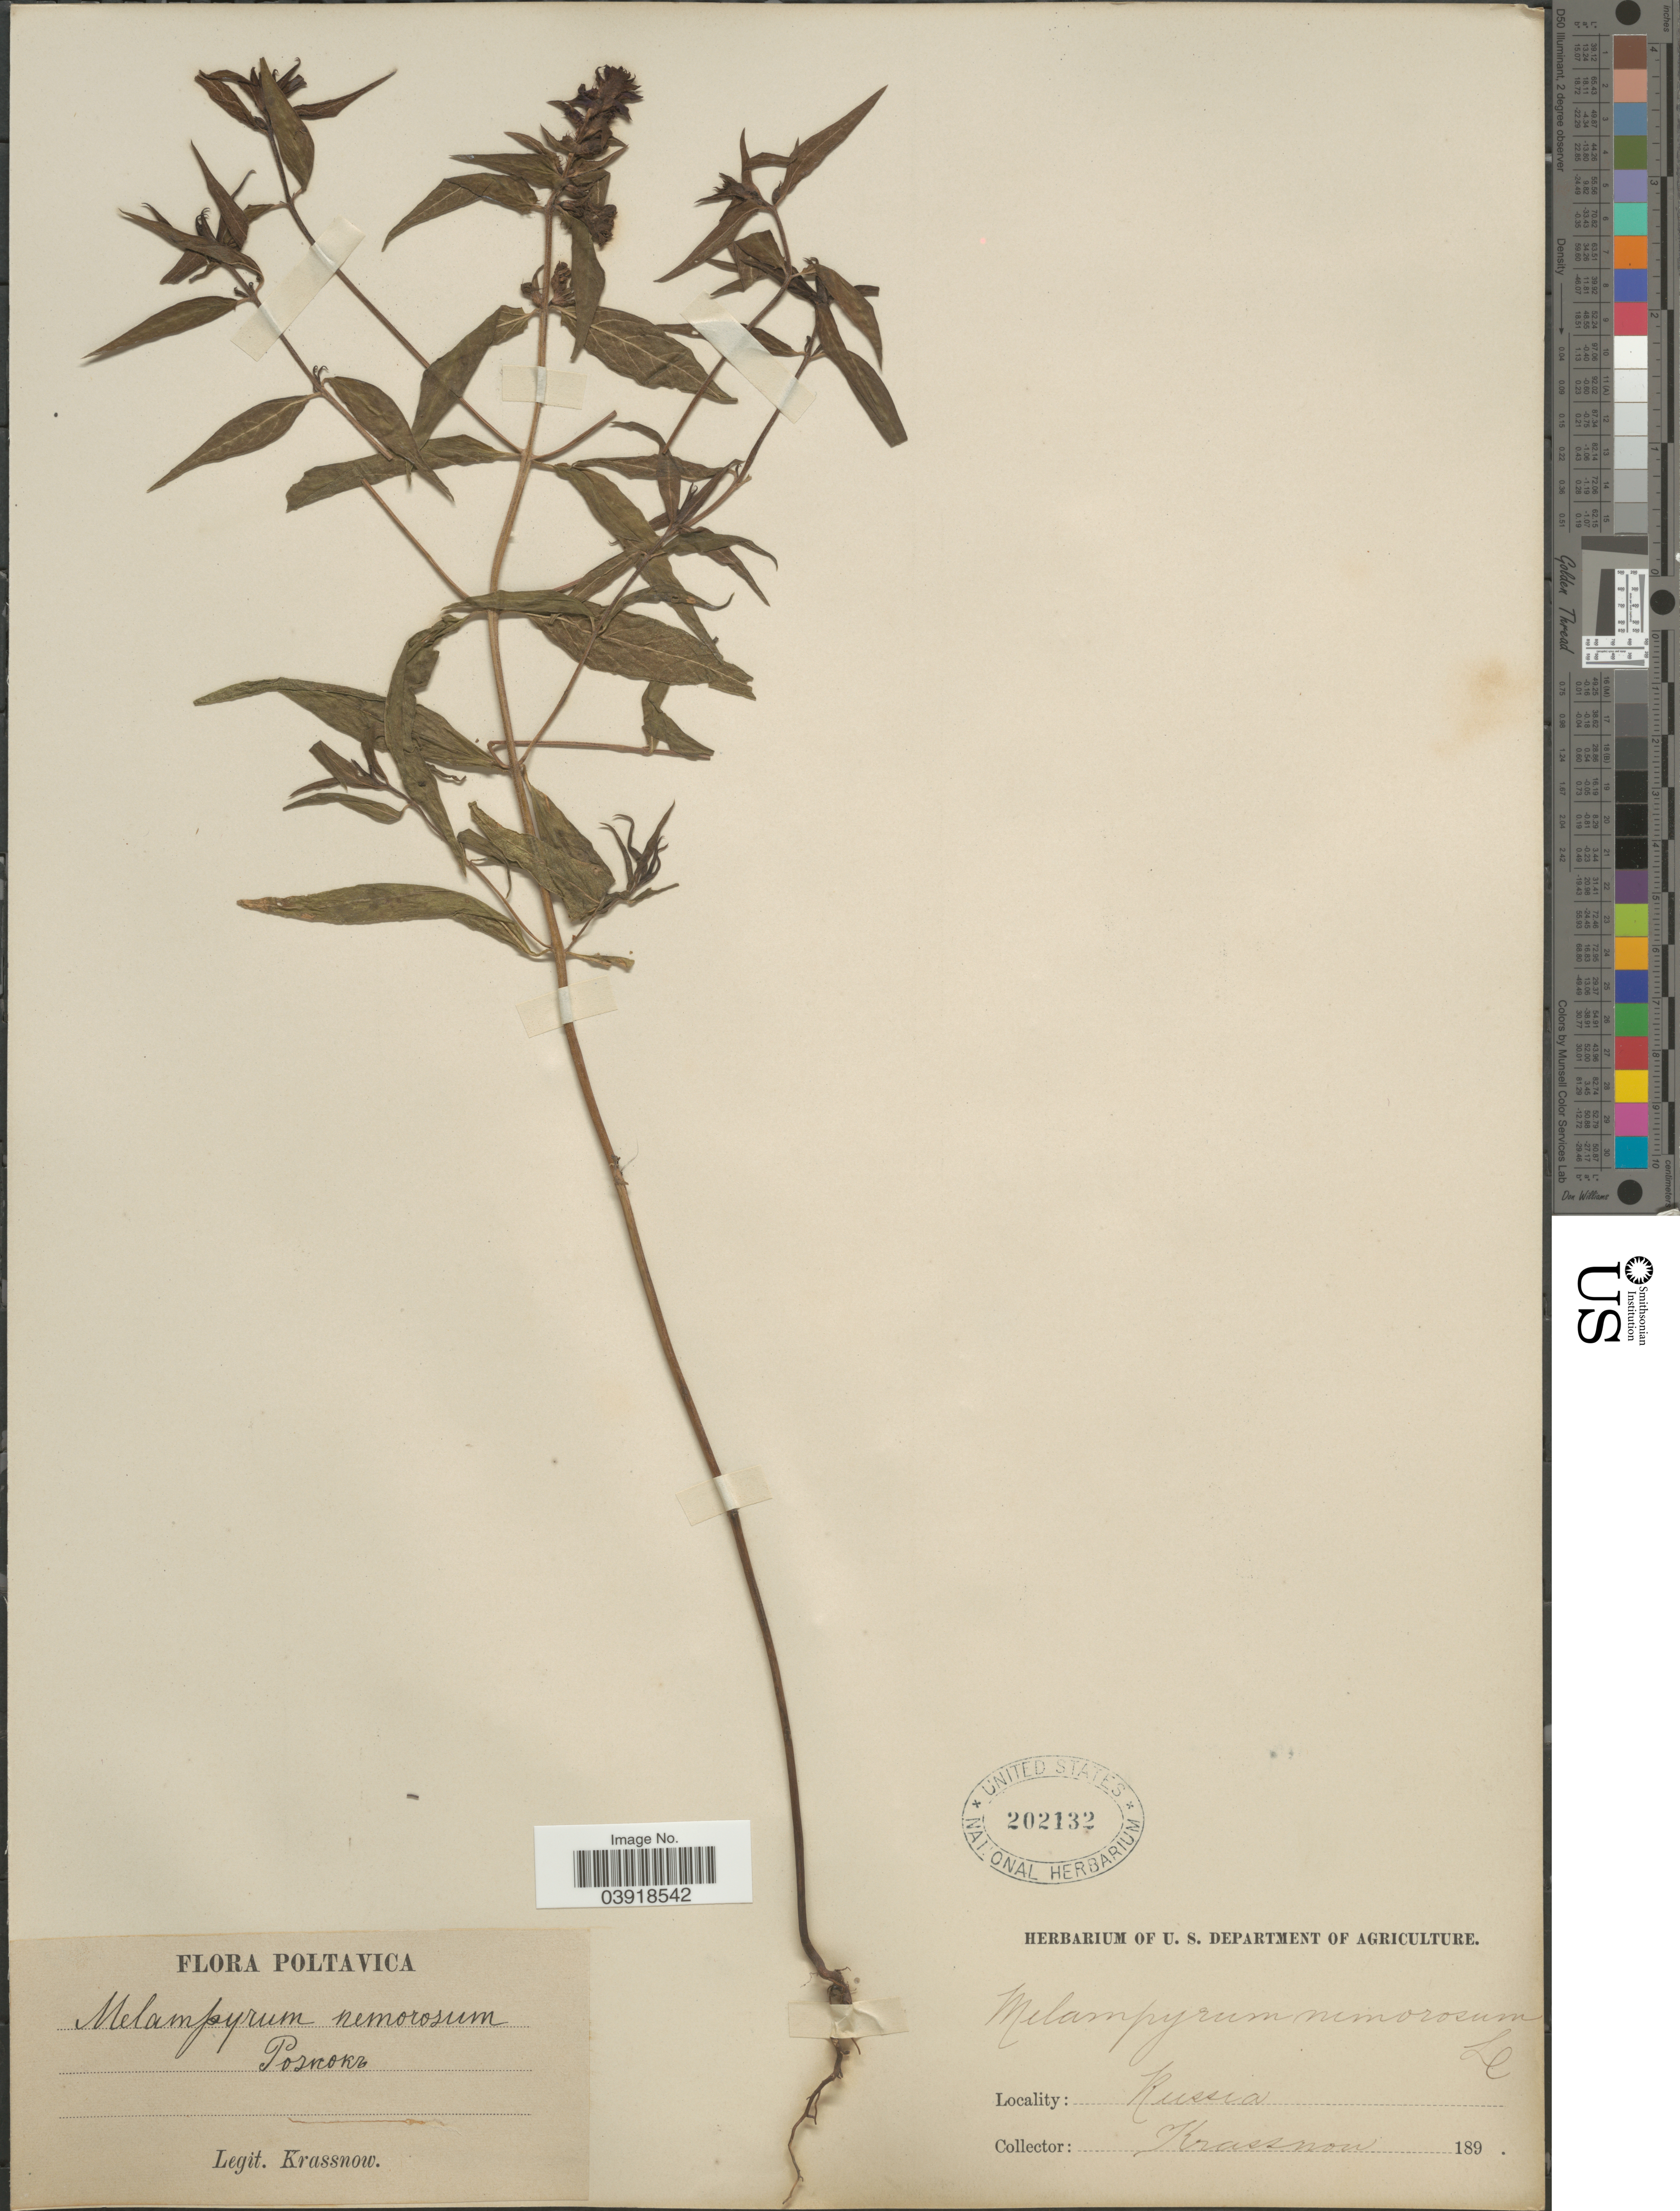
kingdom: Plantae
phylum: Tracheophyta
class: Magnoliopsida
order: Lamiales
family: Orobanchaceae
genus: Melampyrum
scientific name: Melampyrum nemorosum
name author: Baumg.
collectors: -. Krassnow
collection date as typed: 189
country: Ukraine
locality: Poltavica.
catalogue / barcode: US 202132